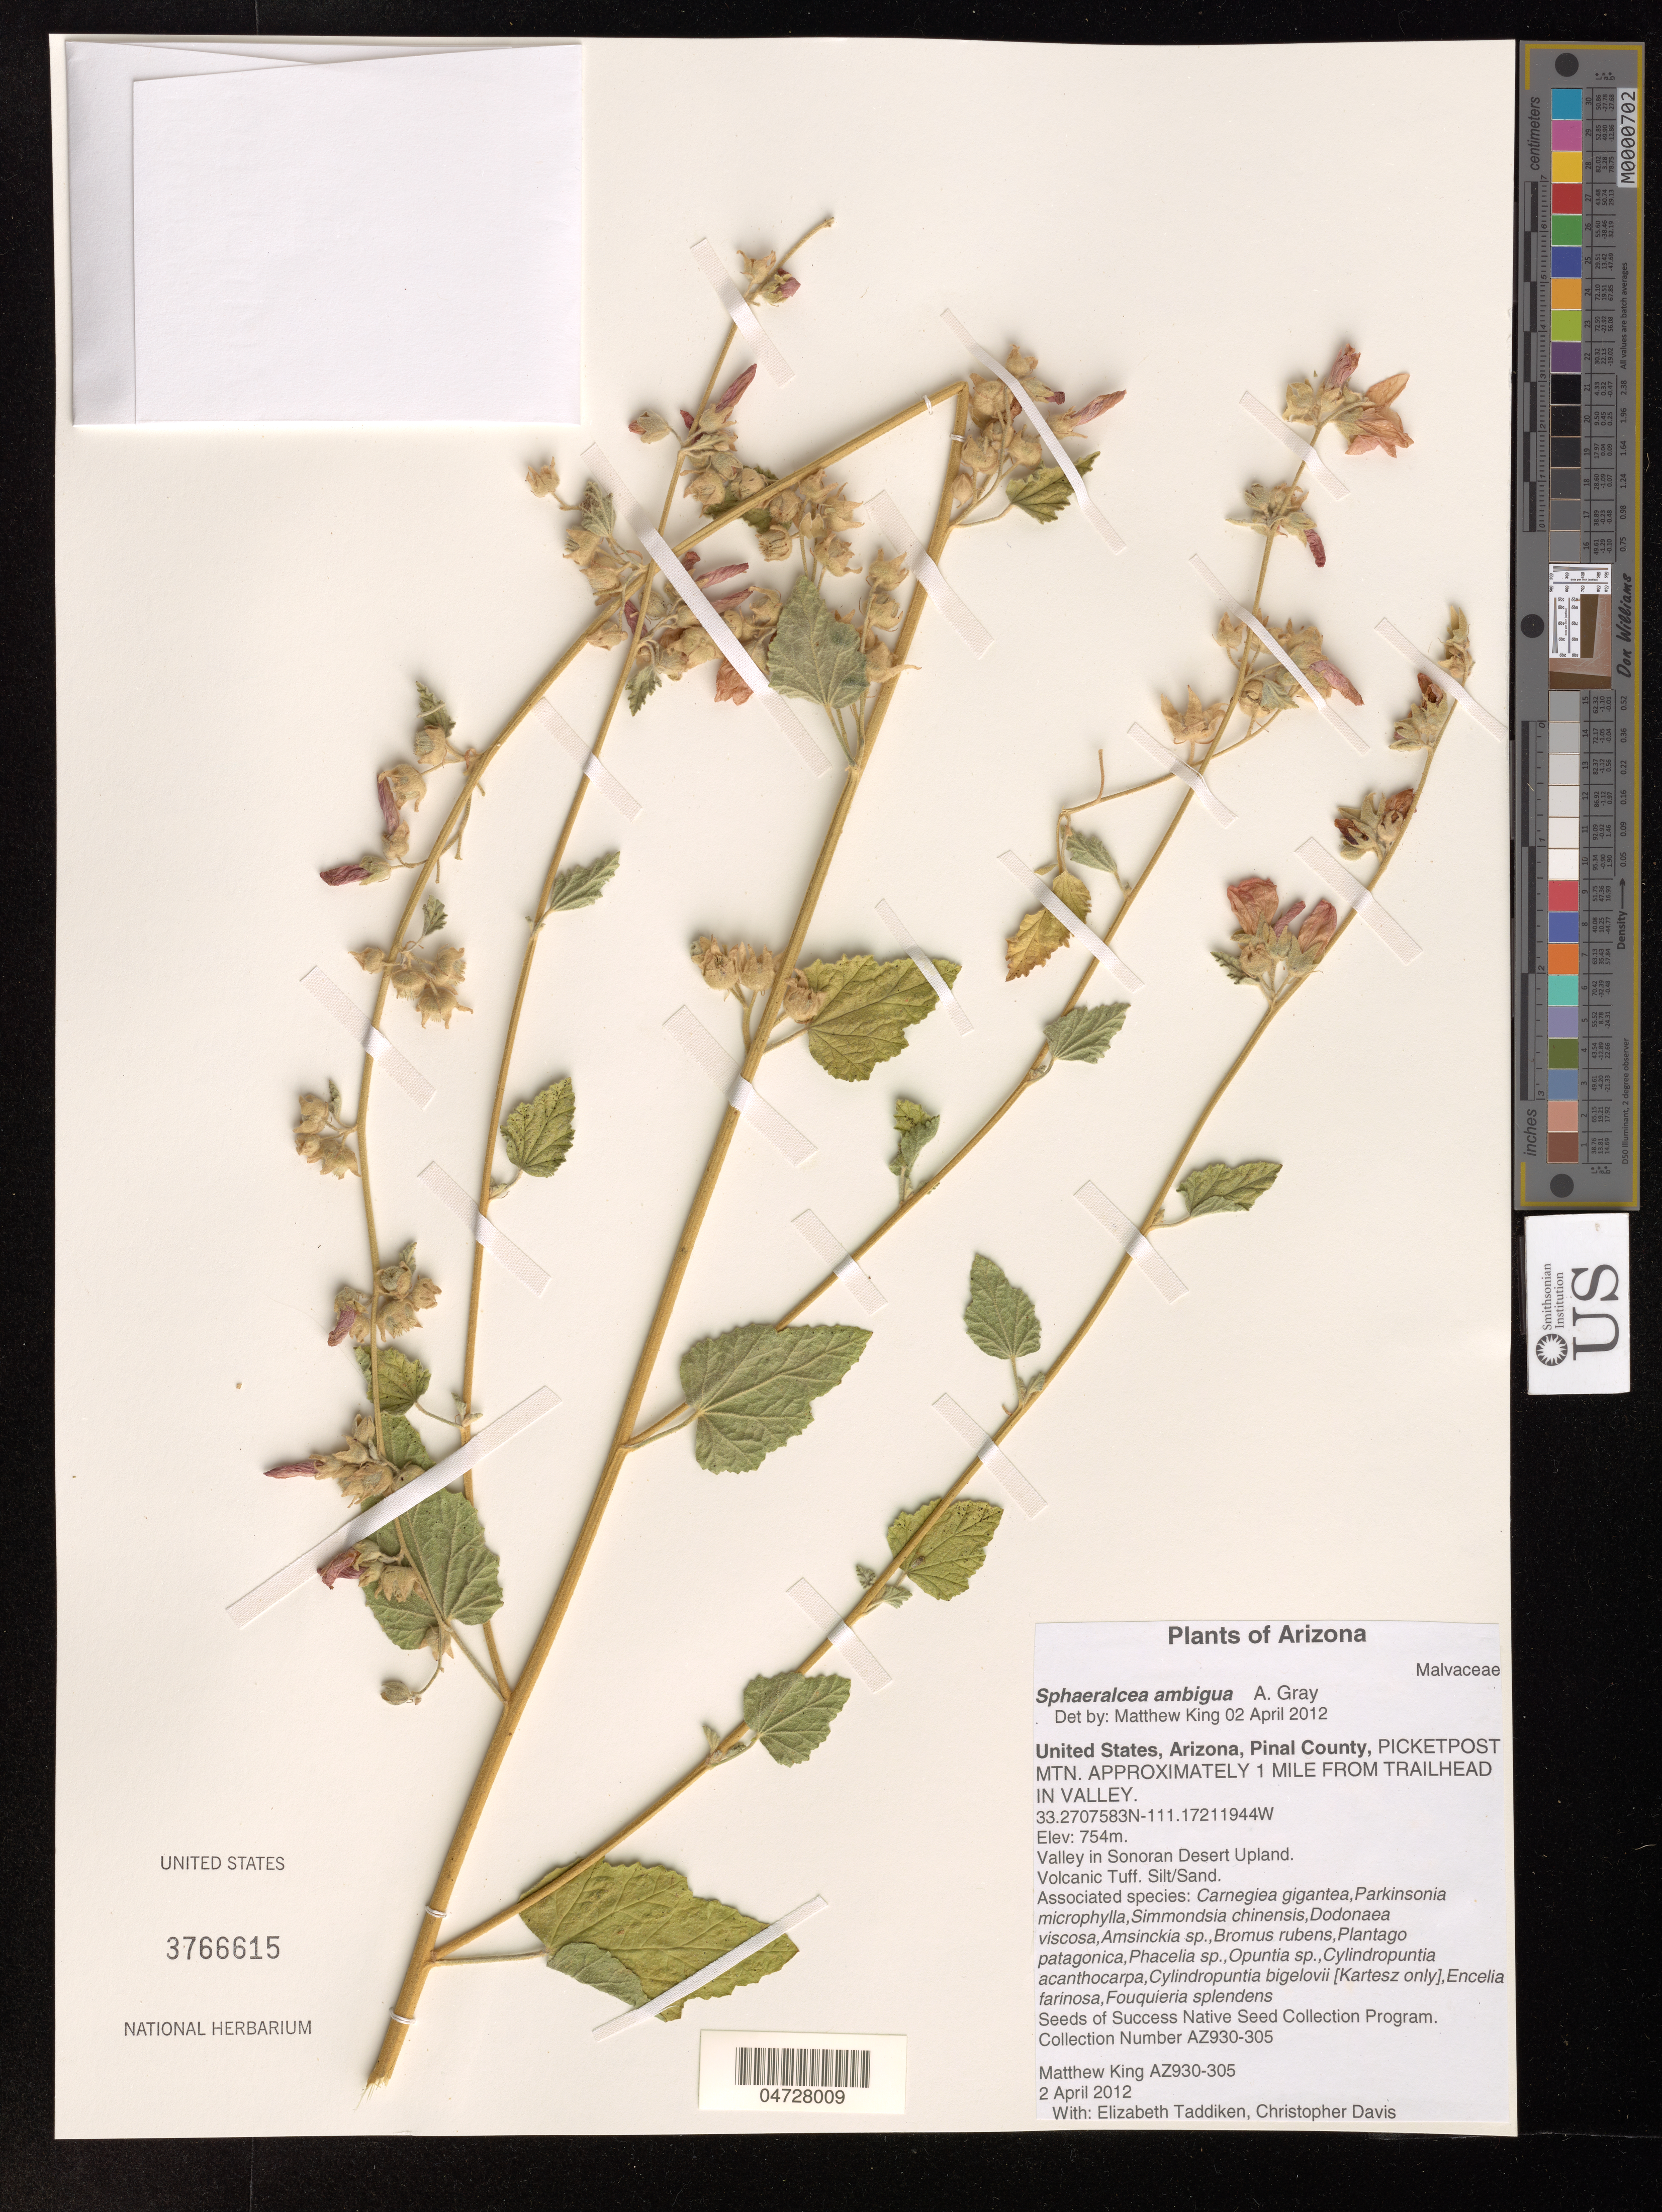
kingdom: Plantae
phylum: Tracheophyta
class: Magnoliopsida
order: Malvales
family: Malvaceae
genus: Sphaeralcea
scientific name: Sphaeralcea ambigua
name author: A. Gray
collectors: M. King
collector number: AZ930-305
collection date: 2012-04-02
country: United States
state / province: Arizona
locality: Pinal County, picketpost mtn. approximately 1 mile from trailhead in valley.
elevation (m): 754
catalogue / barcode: US 3766615